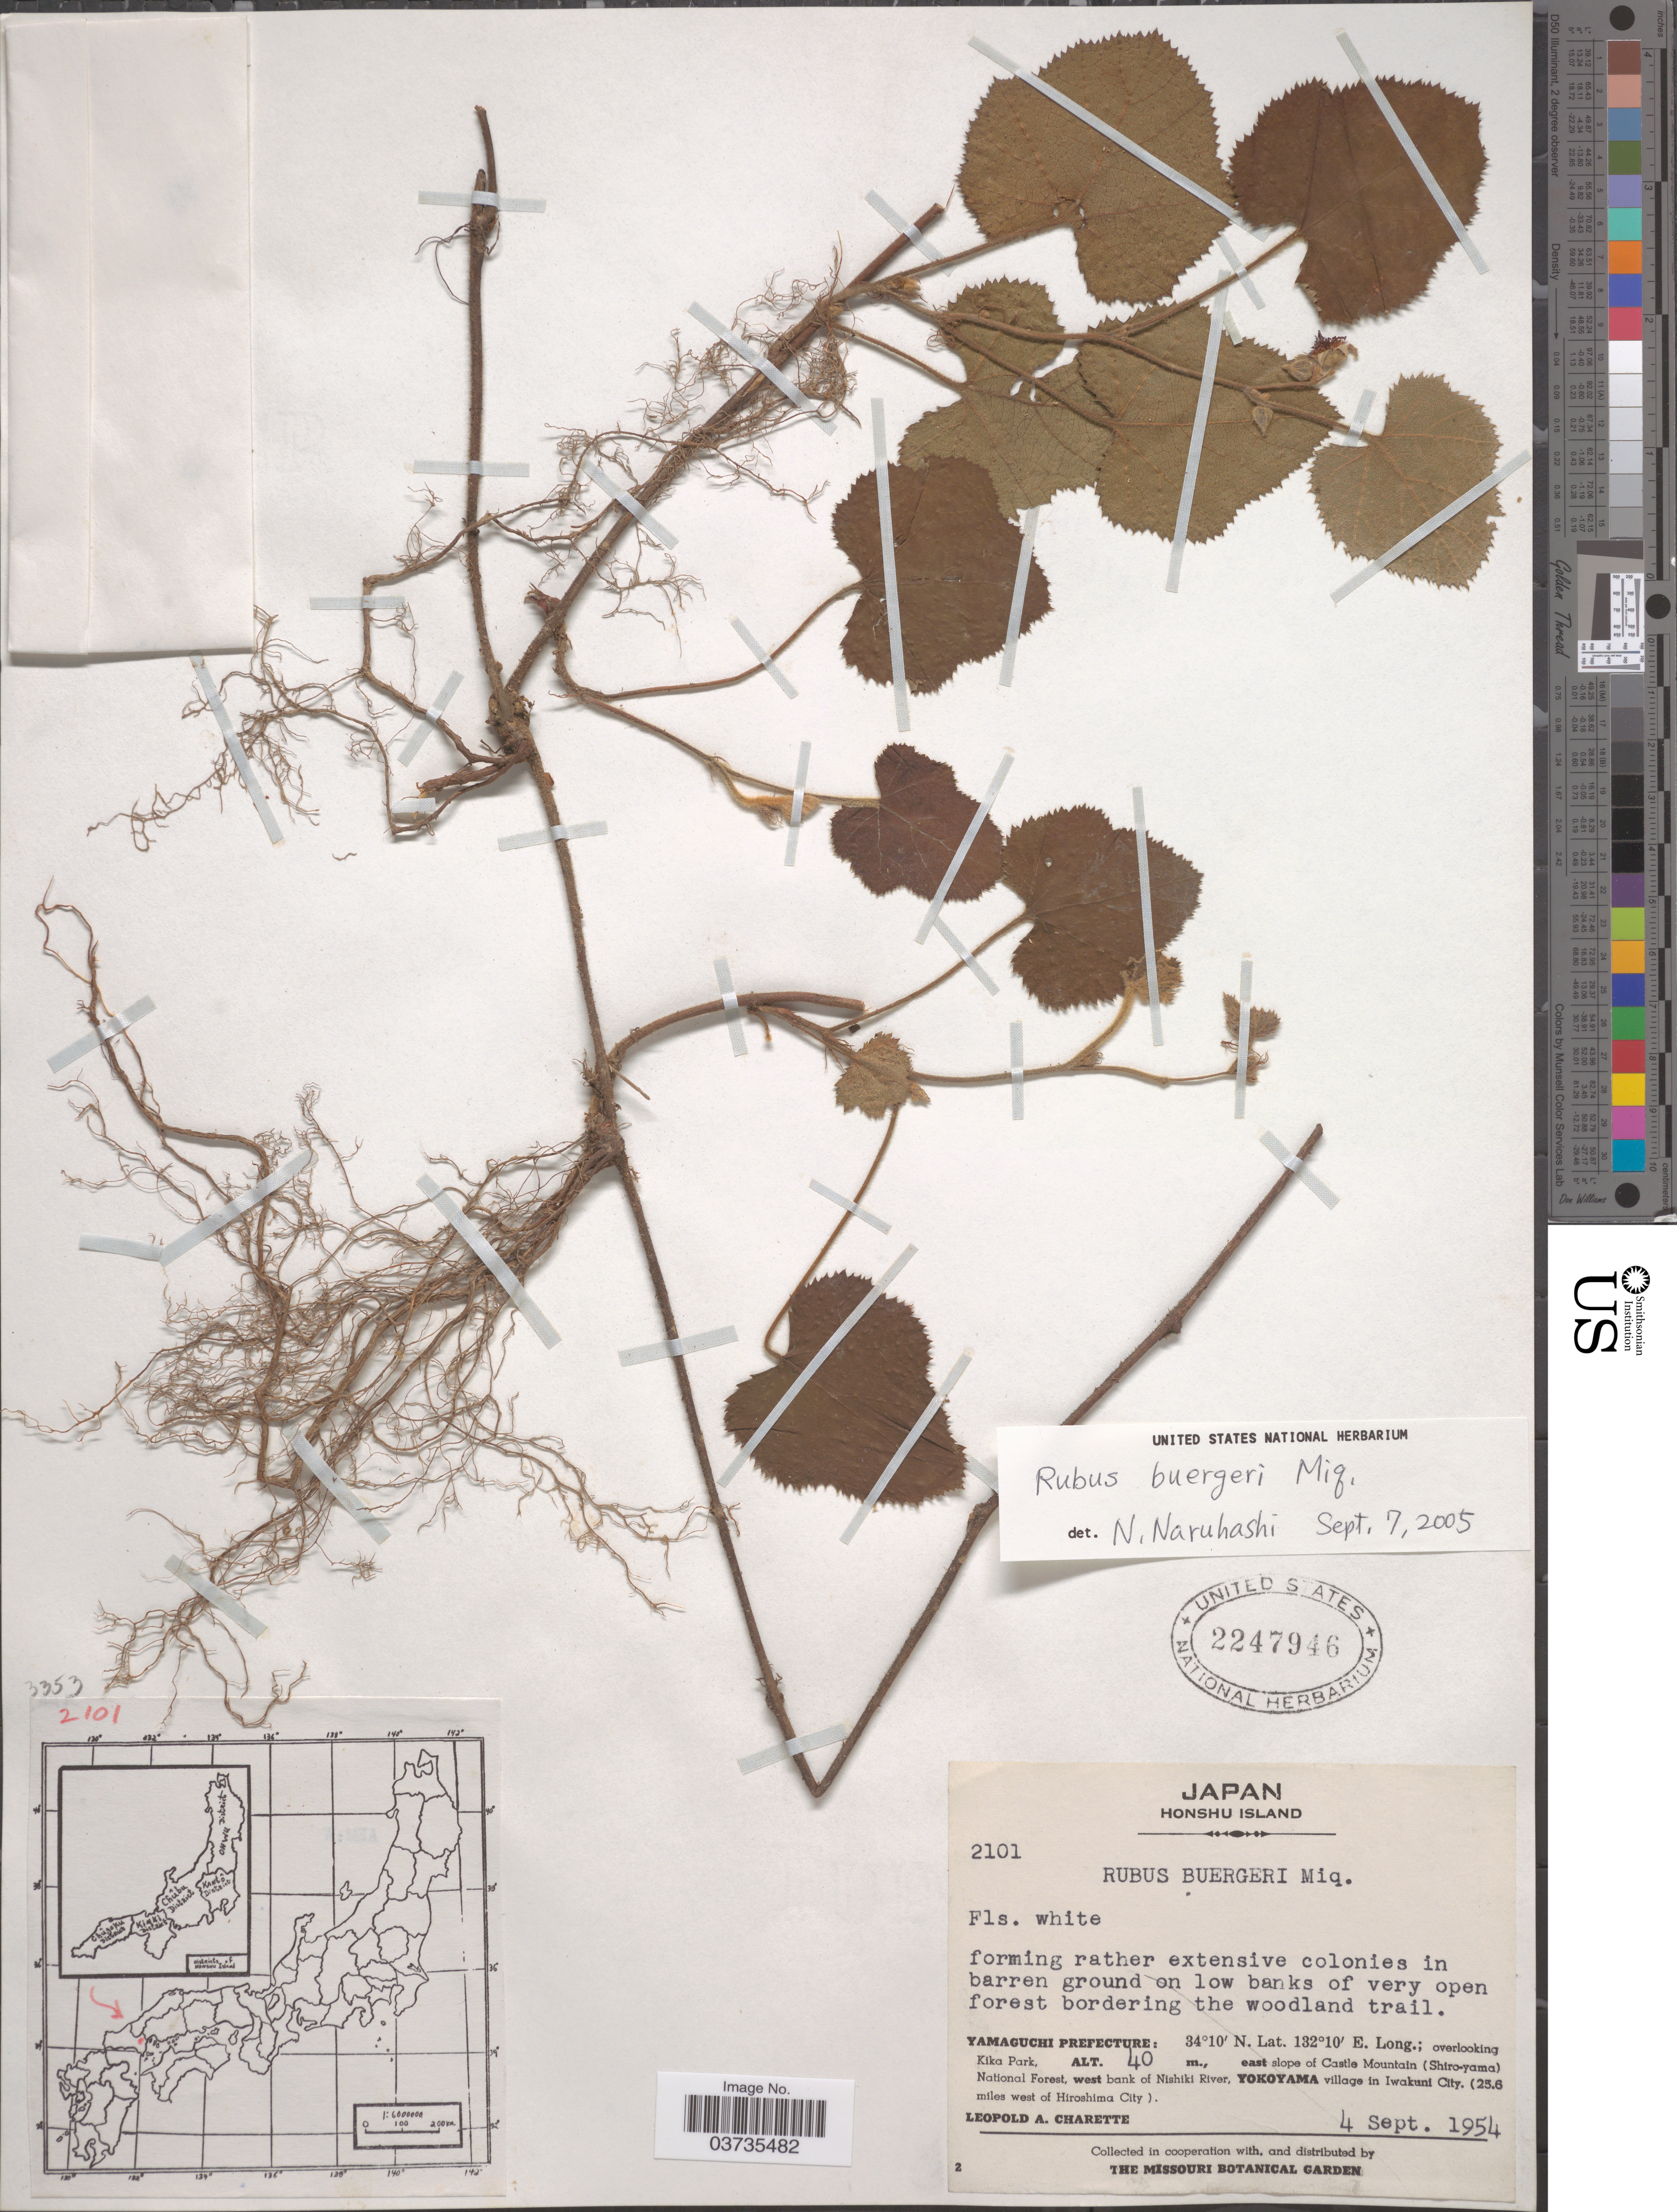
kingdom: Plantae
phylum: Tracheophyta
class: Magnoliopsida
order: Rosales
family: Rosaceae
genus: Rubus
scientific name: Rubus buergeri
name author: Miq.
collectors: L. A. Charette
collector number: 2101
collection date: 1954-09-04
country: Japan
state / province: Yamaguti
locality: Honshu Island. Yamaguchi Prefecture: overlooking Kika Park, east slope of Castle Mountain (Shiro-yama) National Forest, west bank of Nishiki River, Yokoyama village in Iwakuni City. (25.6 miles west of Hiroshima City).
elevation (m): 40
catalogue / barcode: US 2247946